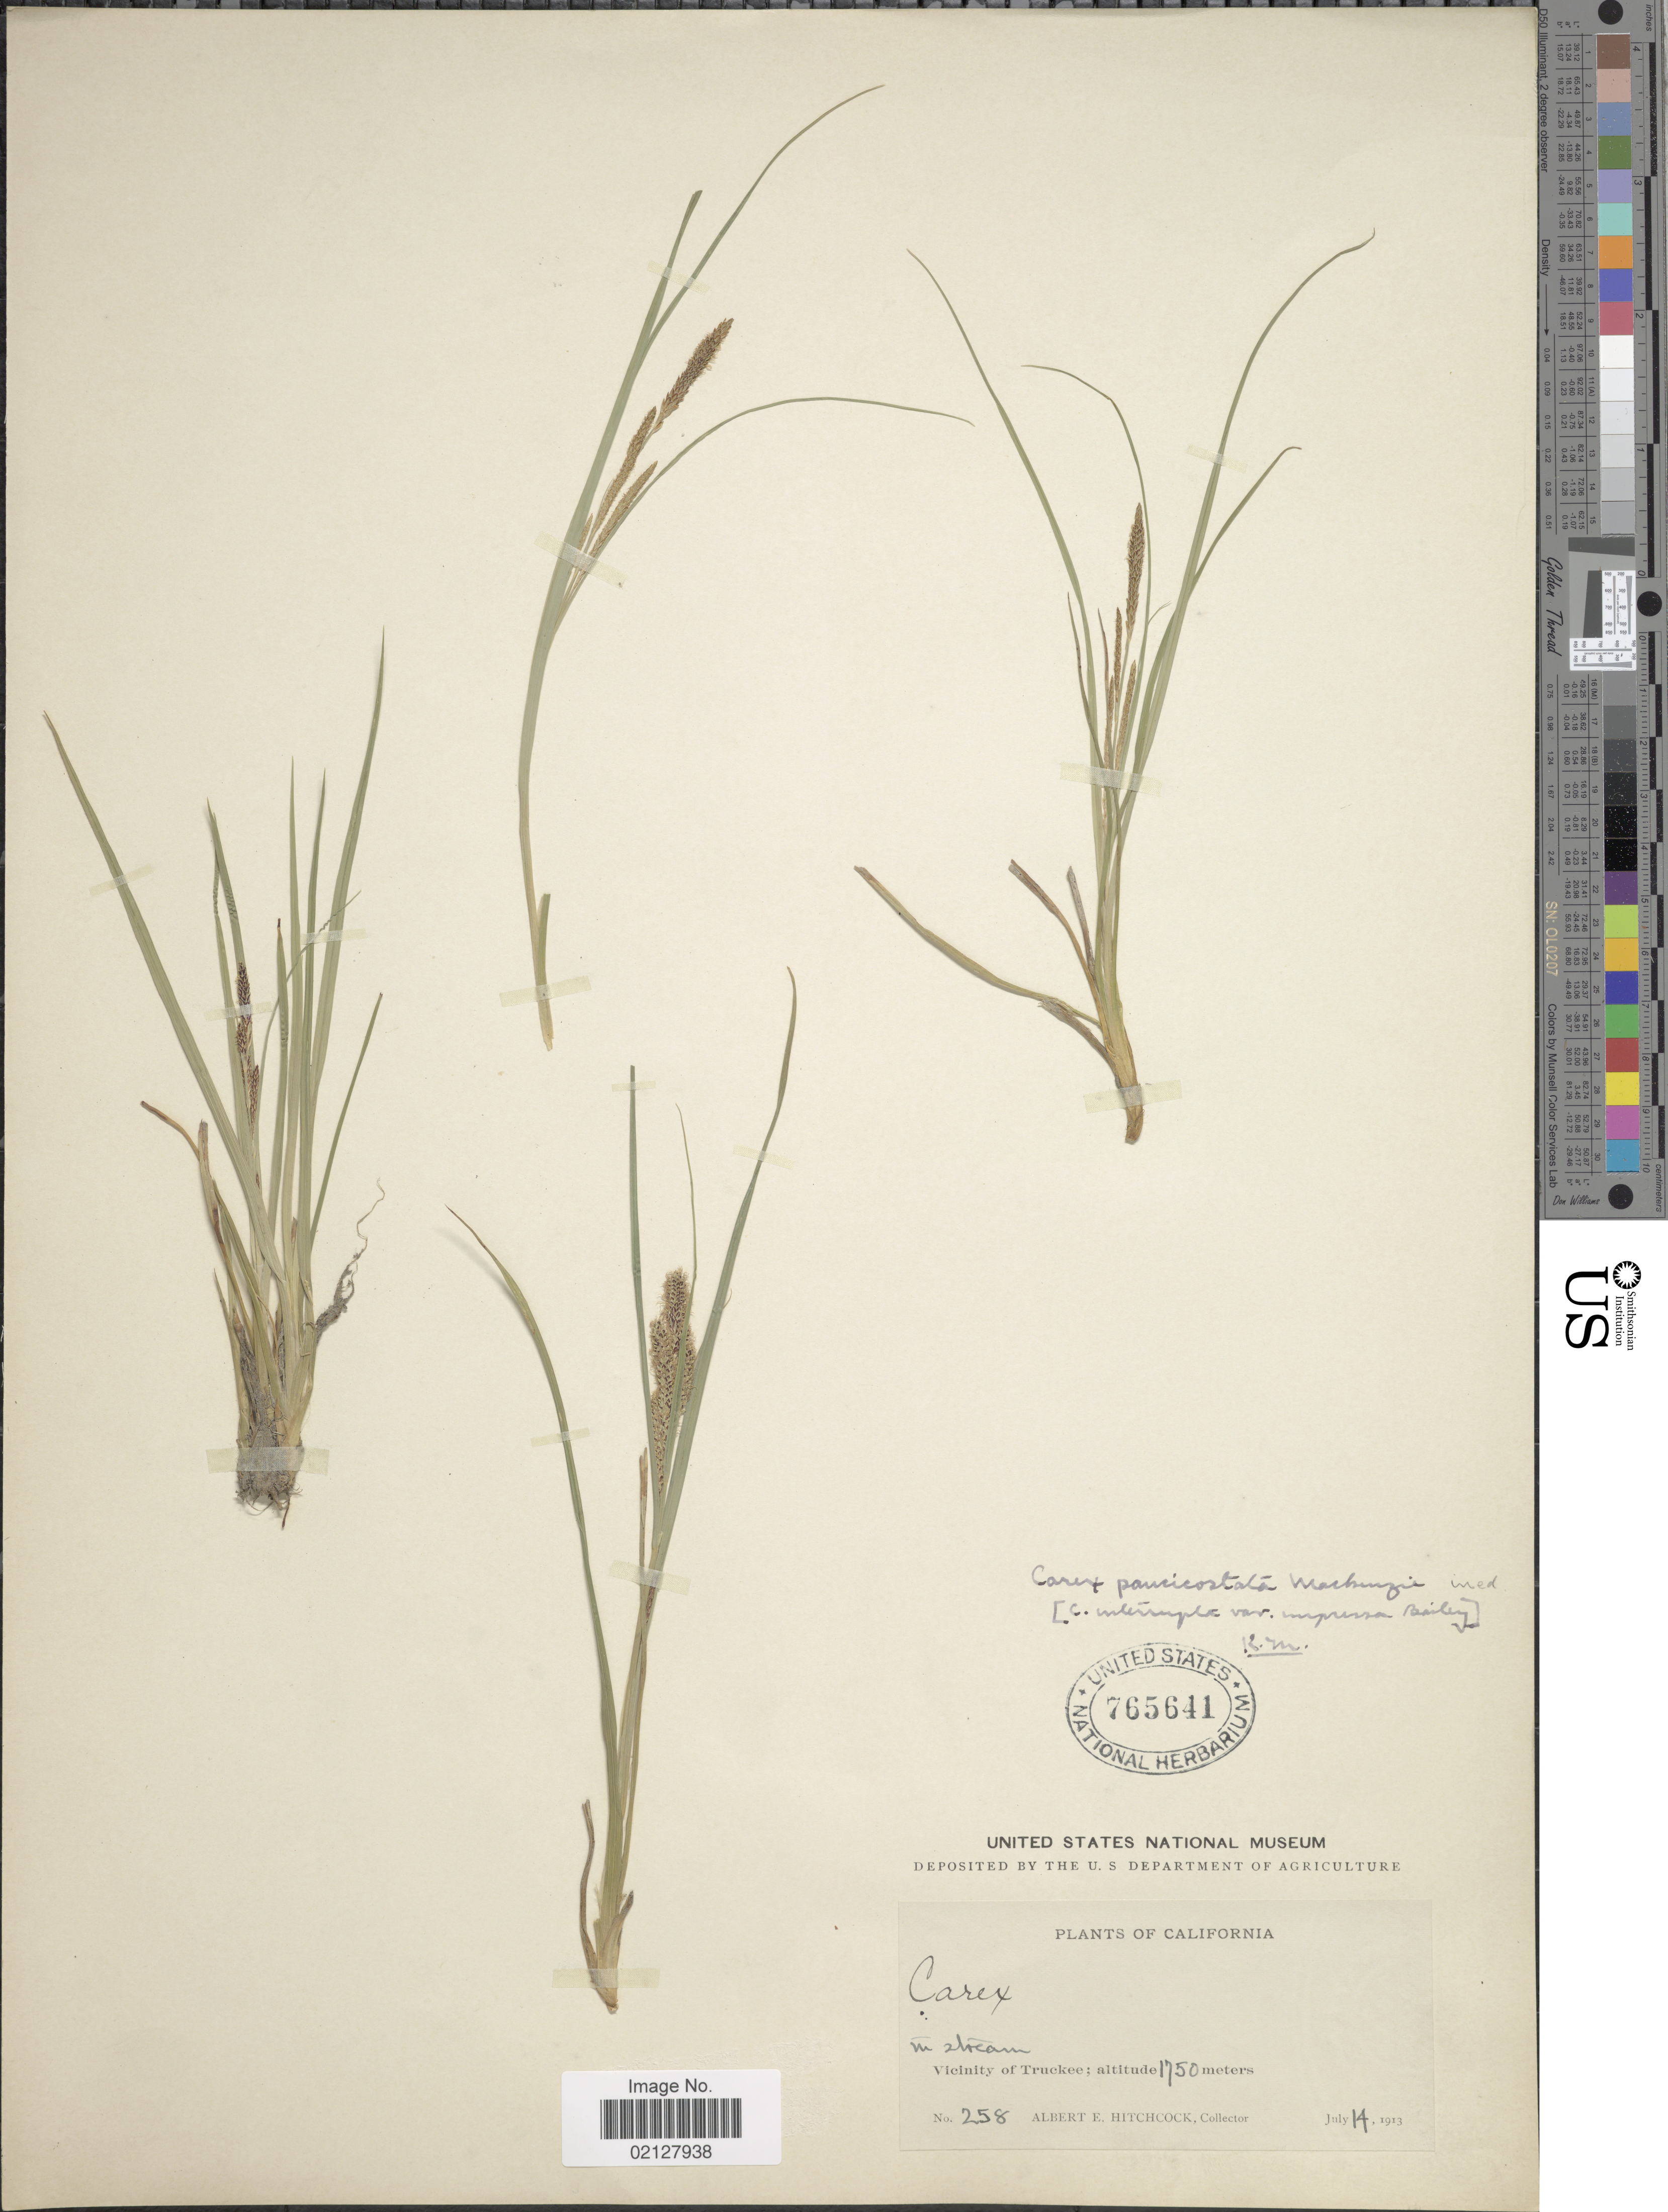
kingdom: Plantae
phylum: Tracheophyta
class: Liliopsida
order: Poales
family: Cyperaceae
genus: Carex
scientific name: Carex kelloggii var. impressa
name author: (L.H. Bailey) B.L. Wilson & Otting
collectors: A. Hitchcock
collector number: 258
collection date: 1913-07-14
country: United States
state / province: California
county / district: Nevada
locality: Vicinity of Truckee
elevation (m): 1750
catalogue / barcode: US 765641